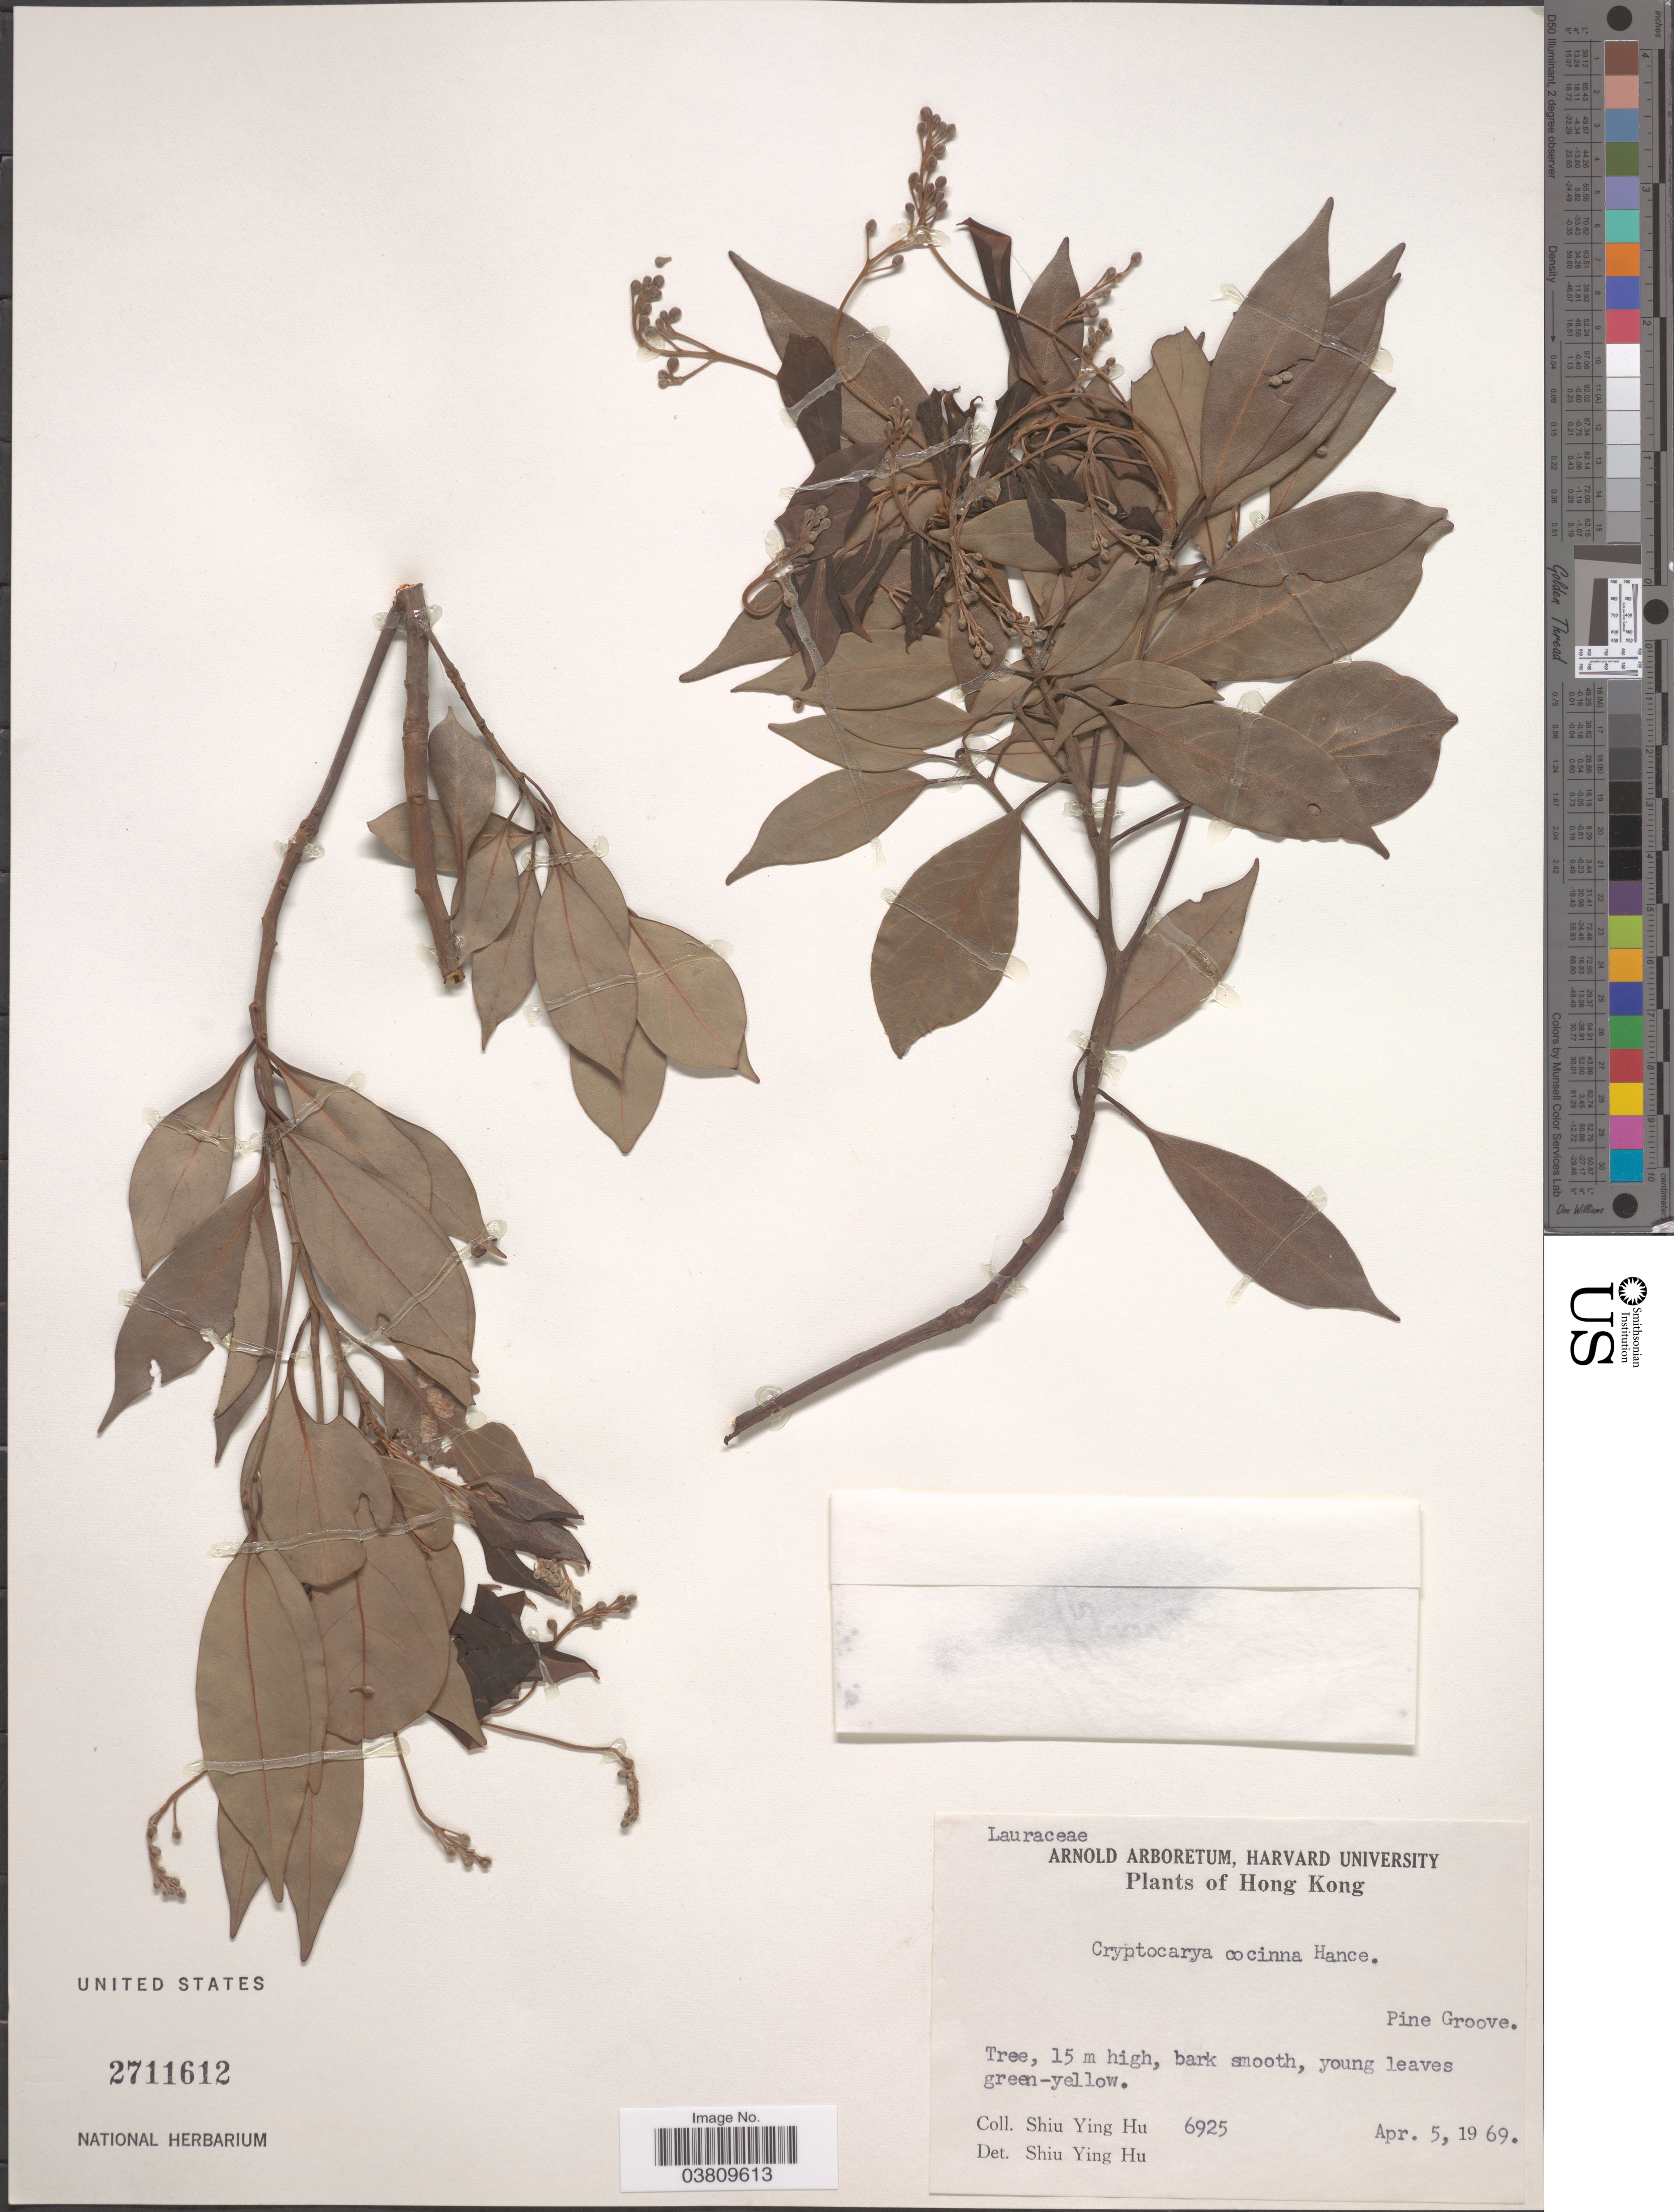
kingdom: Plantae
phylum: Tracheophyta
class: Magnoliopsida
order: Laurales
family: Lauraceae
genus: Cryptocarya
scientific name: Cryptocarya concinna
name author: Hance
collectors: S. Y. Hu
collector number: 6925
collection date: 1969-04-05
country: China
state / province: Hong Kong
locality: Pine Groove.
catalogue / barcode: US 2711612